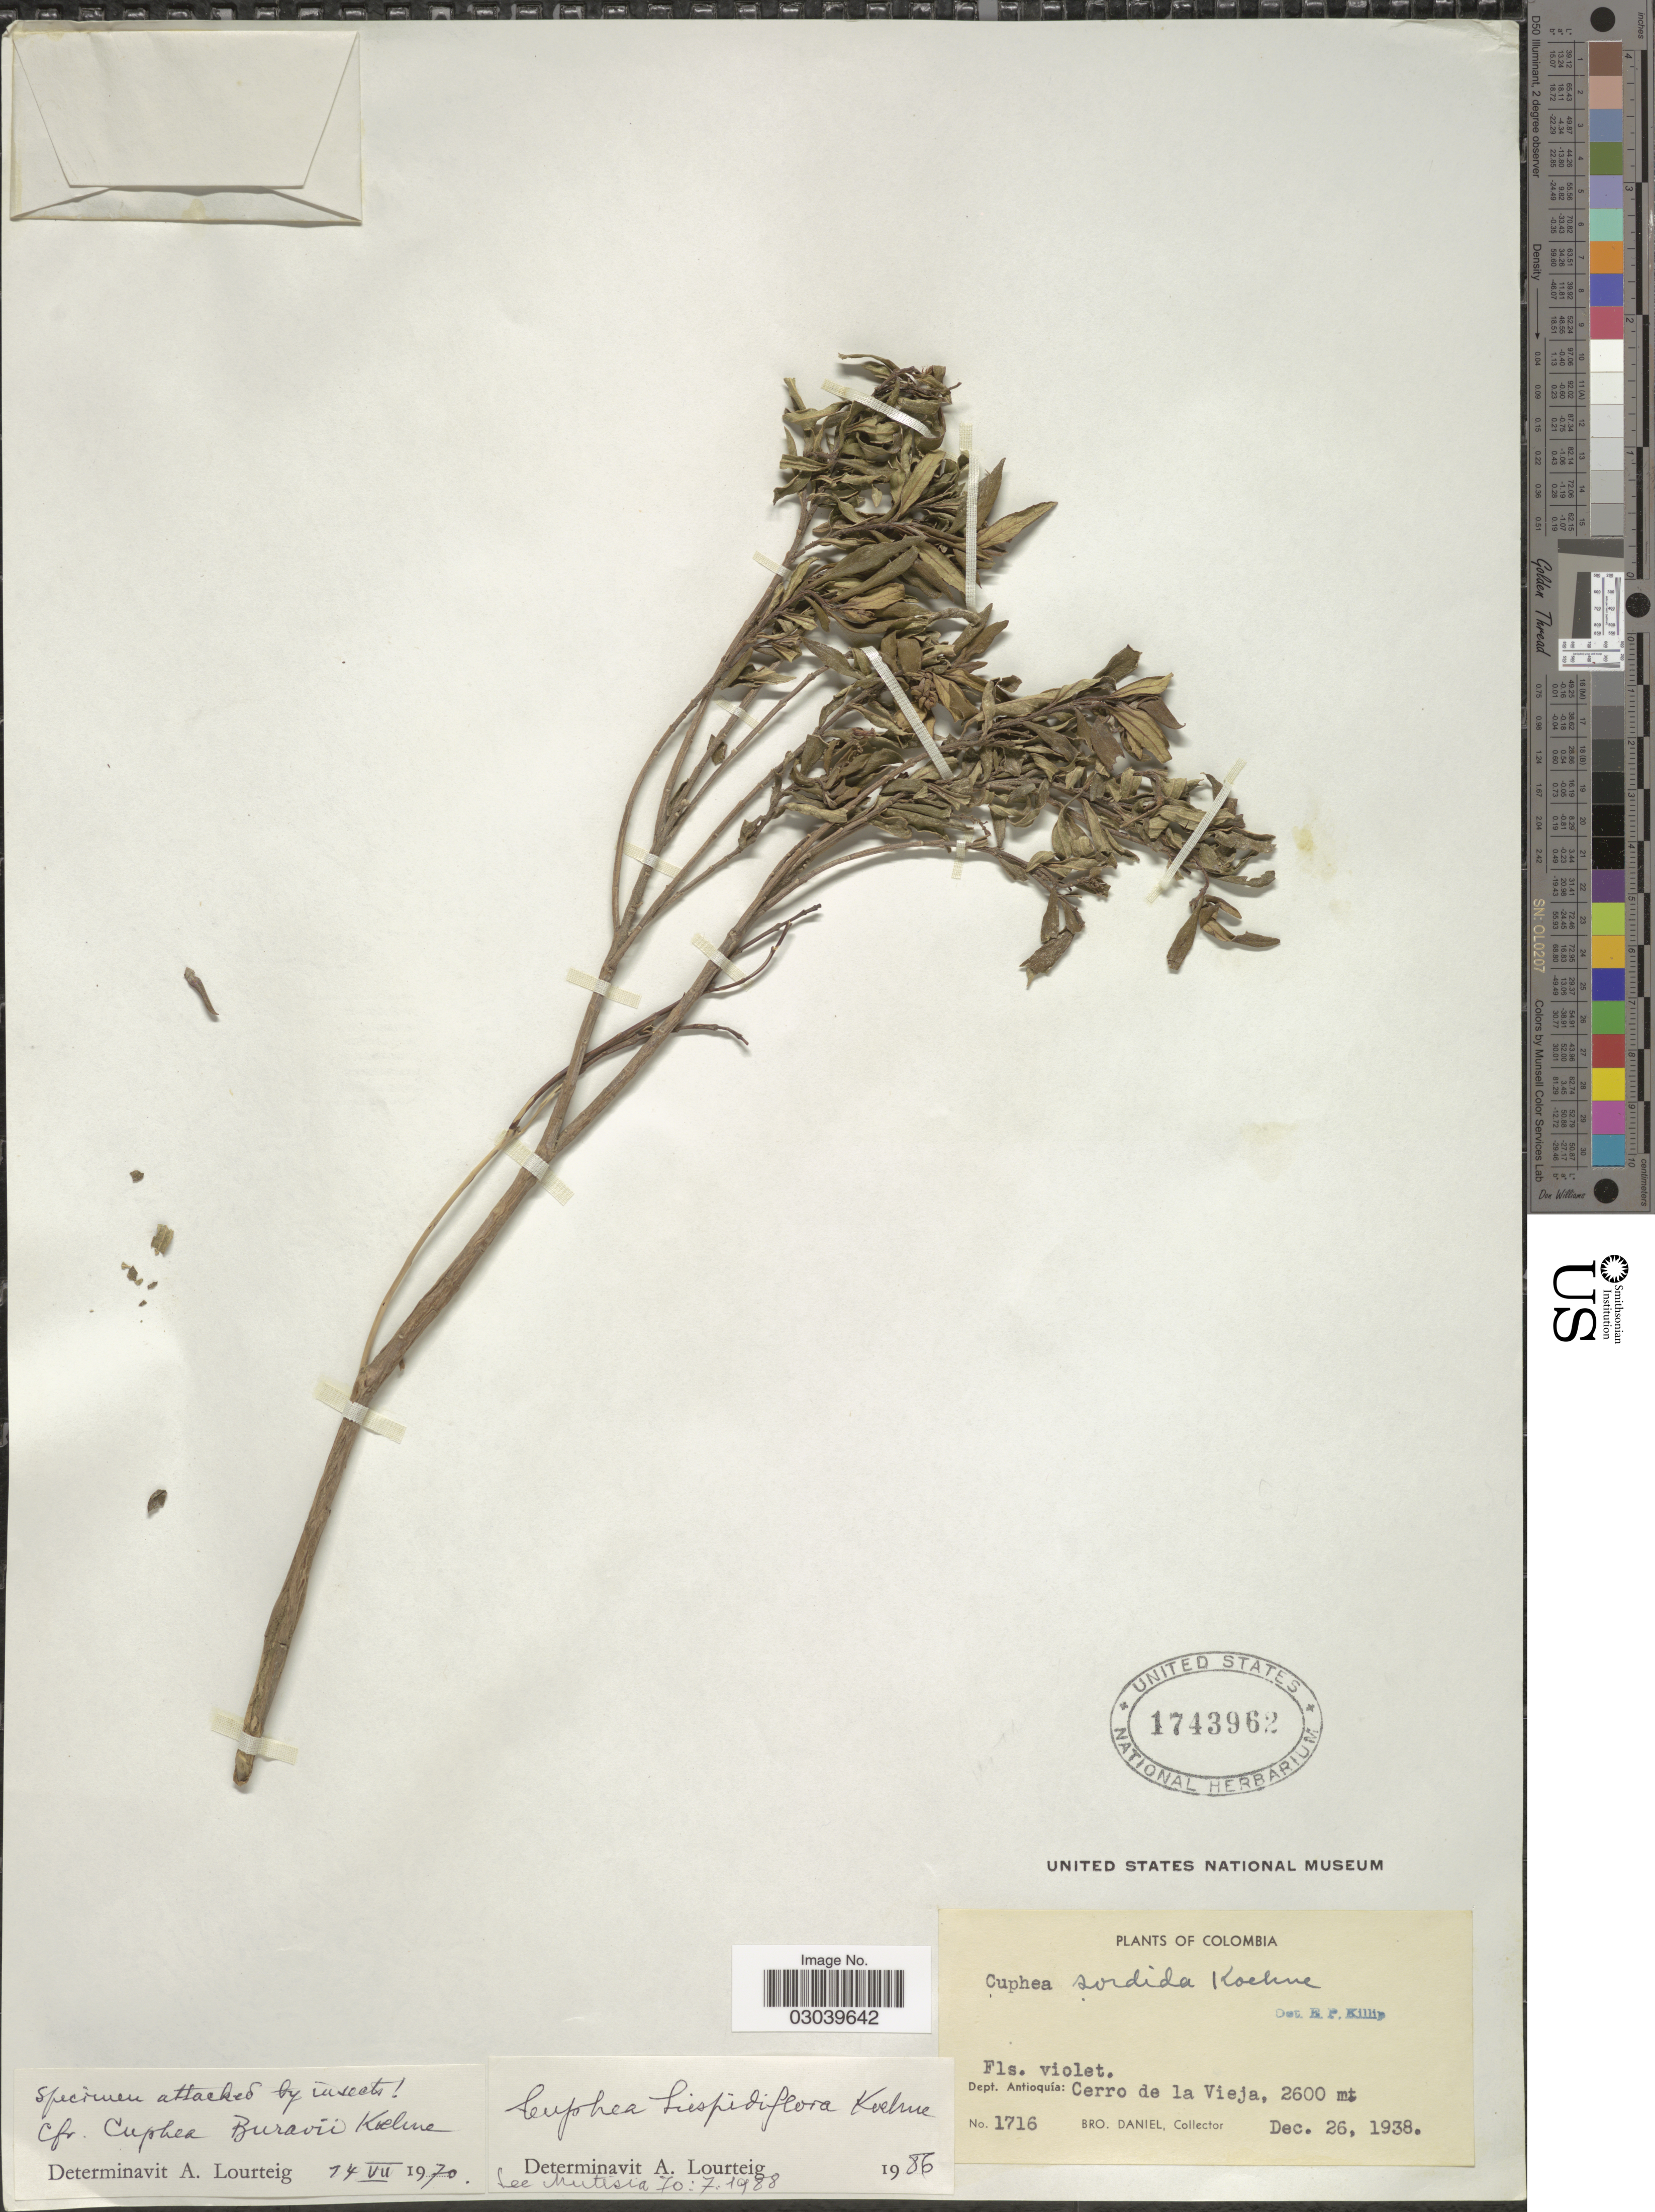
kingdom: Plantae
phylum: Tracheophyta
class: Magnoliopsida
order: Myrtales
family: Lythraceae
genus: Cuphea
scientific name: Cuphea hispidiflora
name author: Koehne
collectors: Bro. Daniel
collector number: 1716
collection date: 1938-12-26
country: Colombia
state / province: Antioquia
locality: Dept. Antioquía: Cerro de la Vieja.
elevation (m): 2600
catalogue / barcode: US 1743962